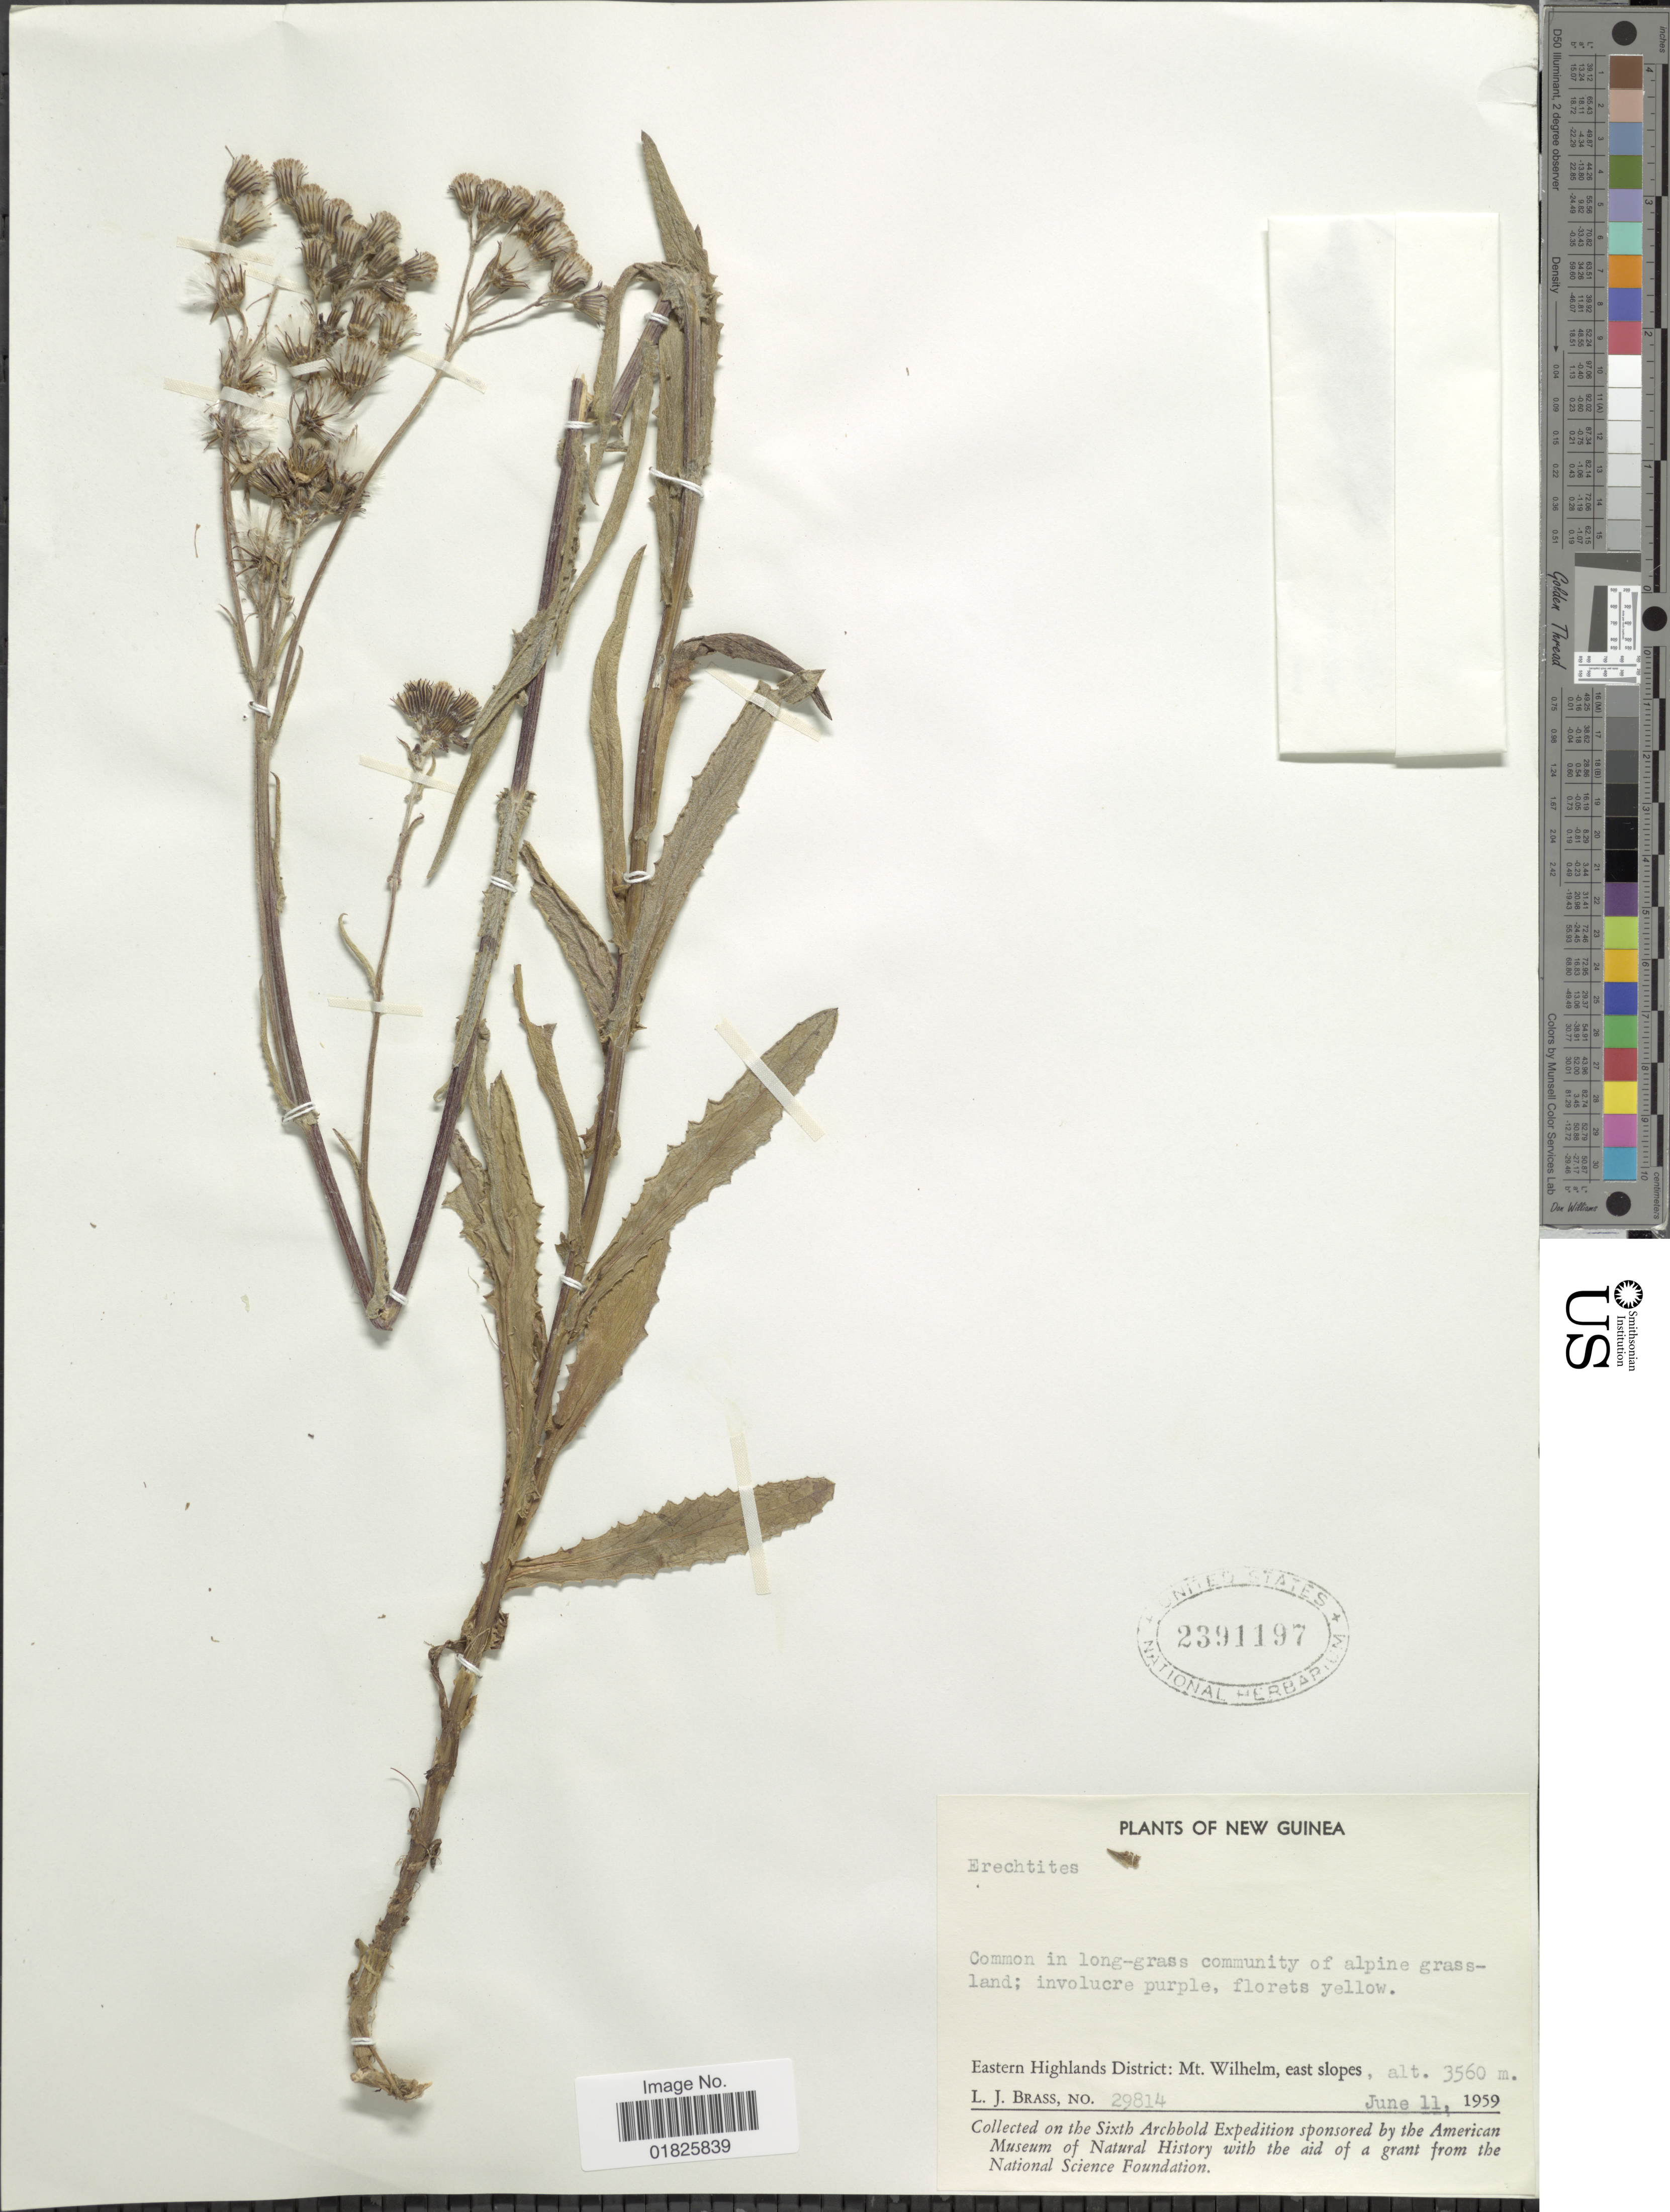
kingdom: Plantae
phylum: Tracheophyta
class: Magnoliopsida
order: Asterales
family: Asteraceae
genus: Erechtites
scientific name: Erechtites sp.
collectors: L. J. Brass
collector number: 29814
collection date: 1959-06-11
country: Papua New Guinea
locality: New Guinea, Eastern Highlands District, Mt. Wilhelm, east slopes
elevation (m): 3560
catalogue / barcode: US 2391197